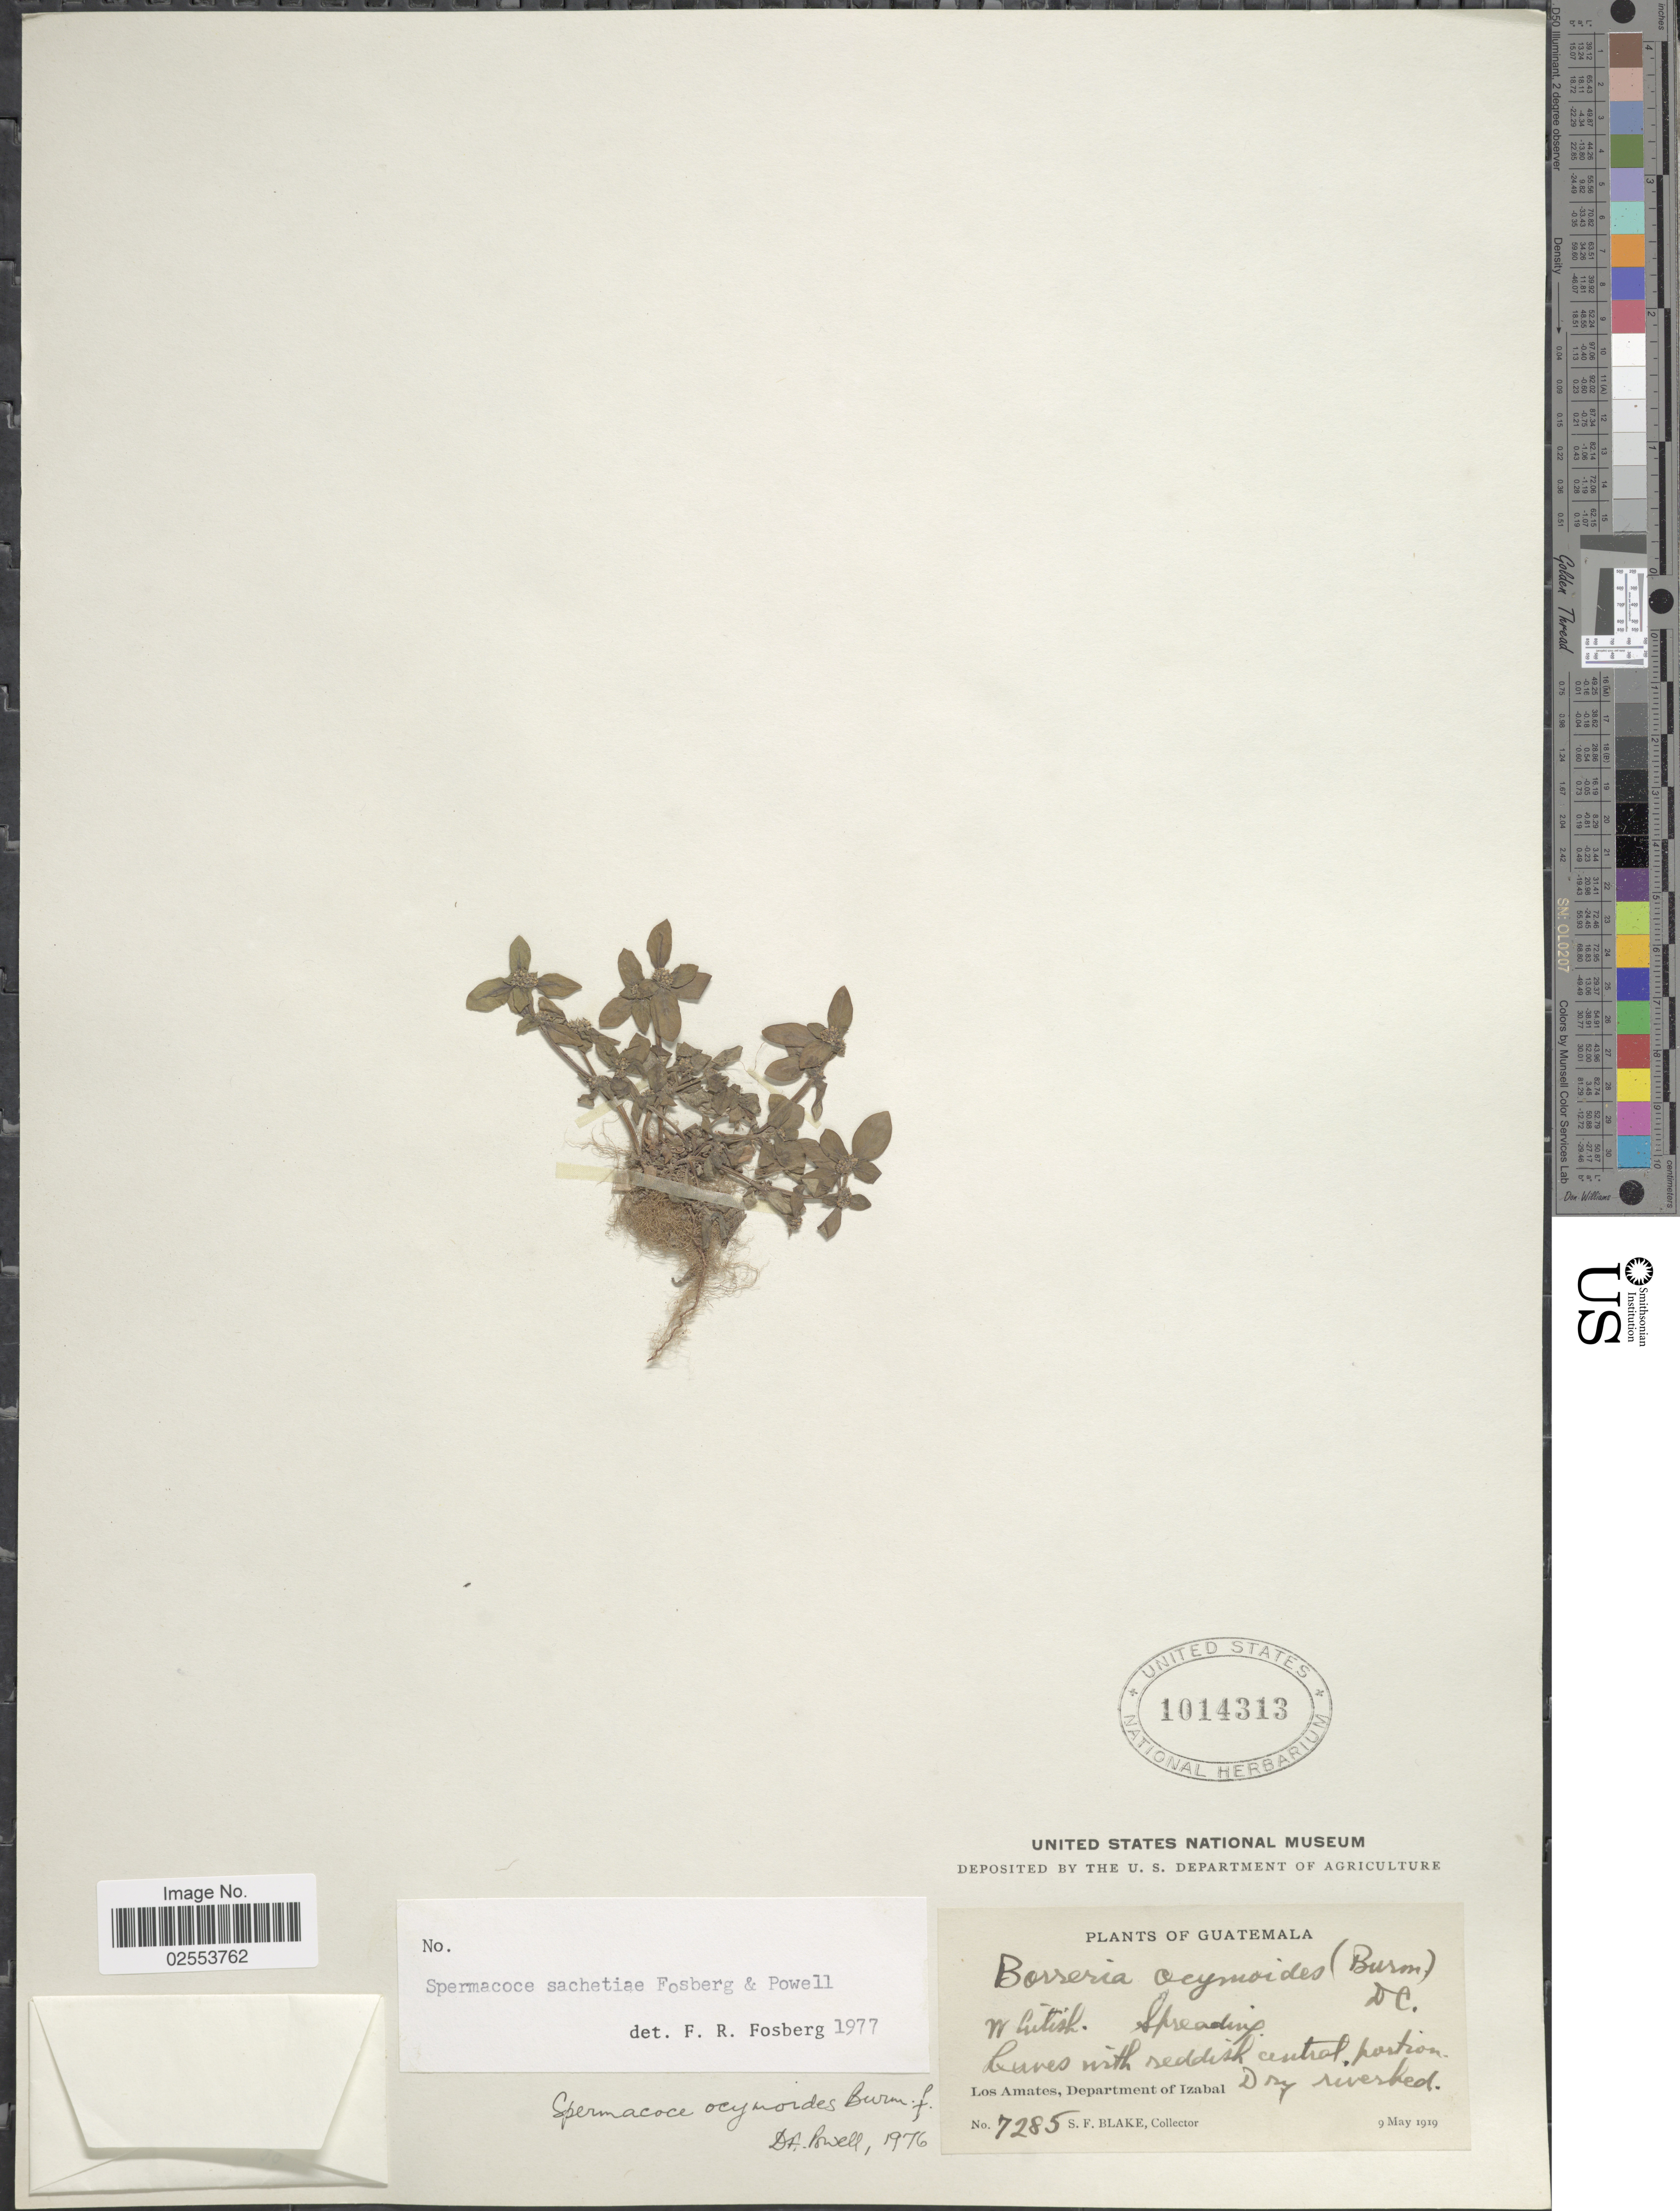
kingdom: Plantae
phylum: Tracheophyta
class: Magnoliopsida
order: Gentianales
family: Rubiaceae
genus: Spermacoce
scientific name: Spermacoce sachetiae Fosberg & D.A. Powell sp. nov. ined.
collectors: S. Blake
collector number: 7285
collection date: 1919-05-09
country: Guatemala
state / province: Izabal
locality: Los Amates, dry riverbed.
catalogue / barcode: US 1014313